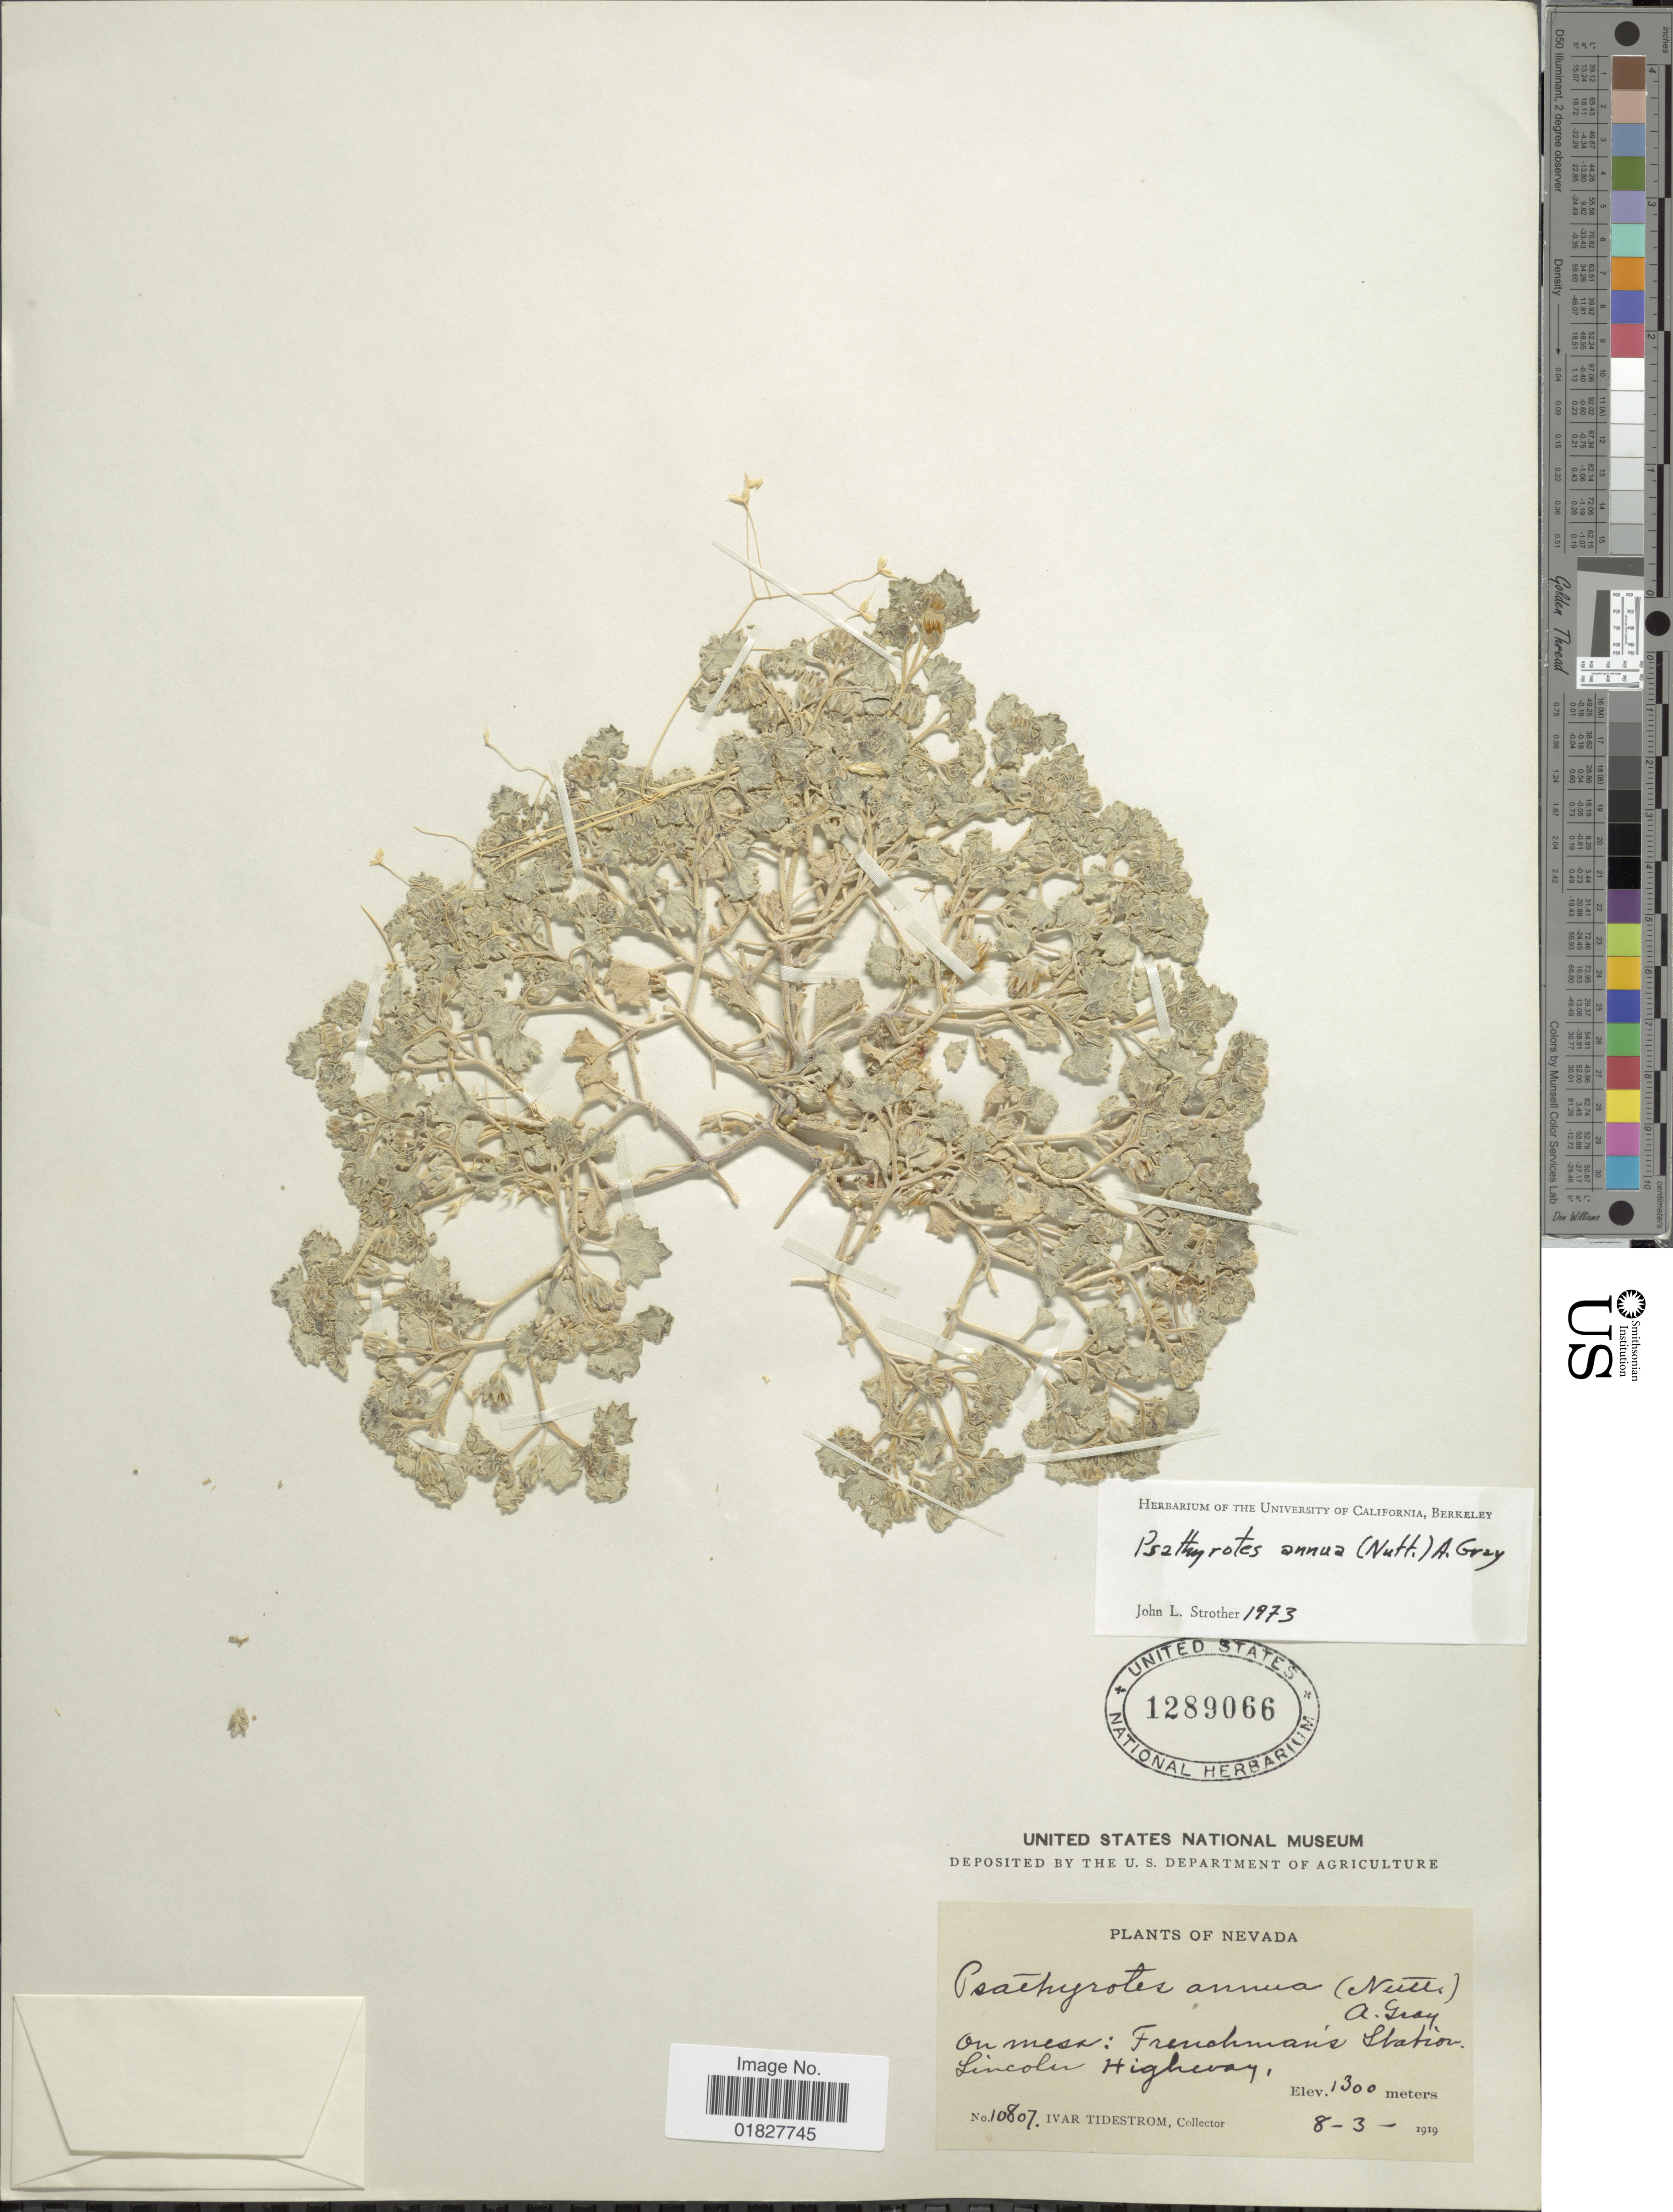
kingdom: Plantae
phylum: Tracheophyta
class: Magnoliopsida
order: Asterales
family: Asteraceae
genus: Psathyrotes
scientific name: Psathyrotes annua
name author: (Nutt.) A. Gray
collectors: I. F. Tidestrom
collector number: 10807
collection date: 1919-08-03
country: United States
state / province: Nevada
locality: Franchman's Station, Lincoln Highway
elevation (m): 1300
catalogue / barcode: US 1289066